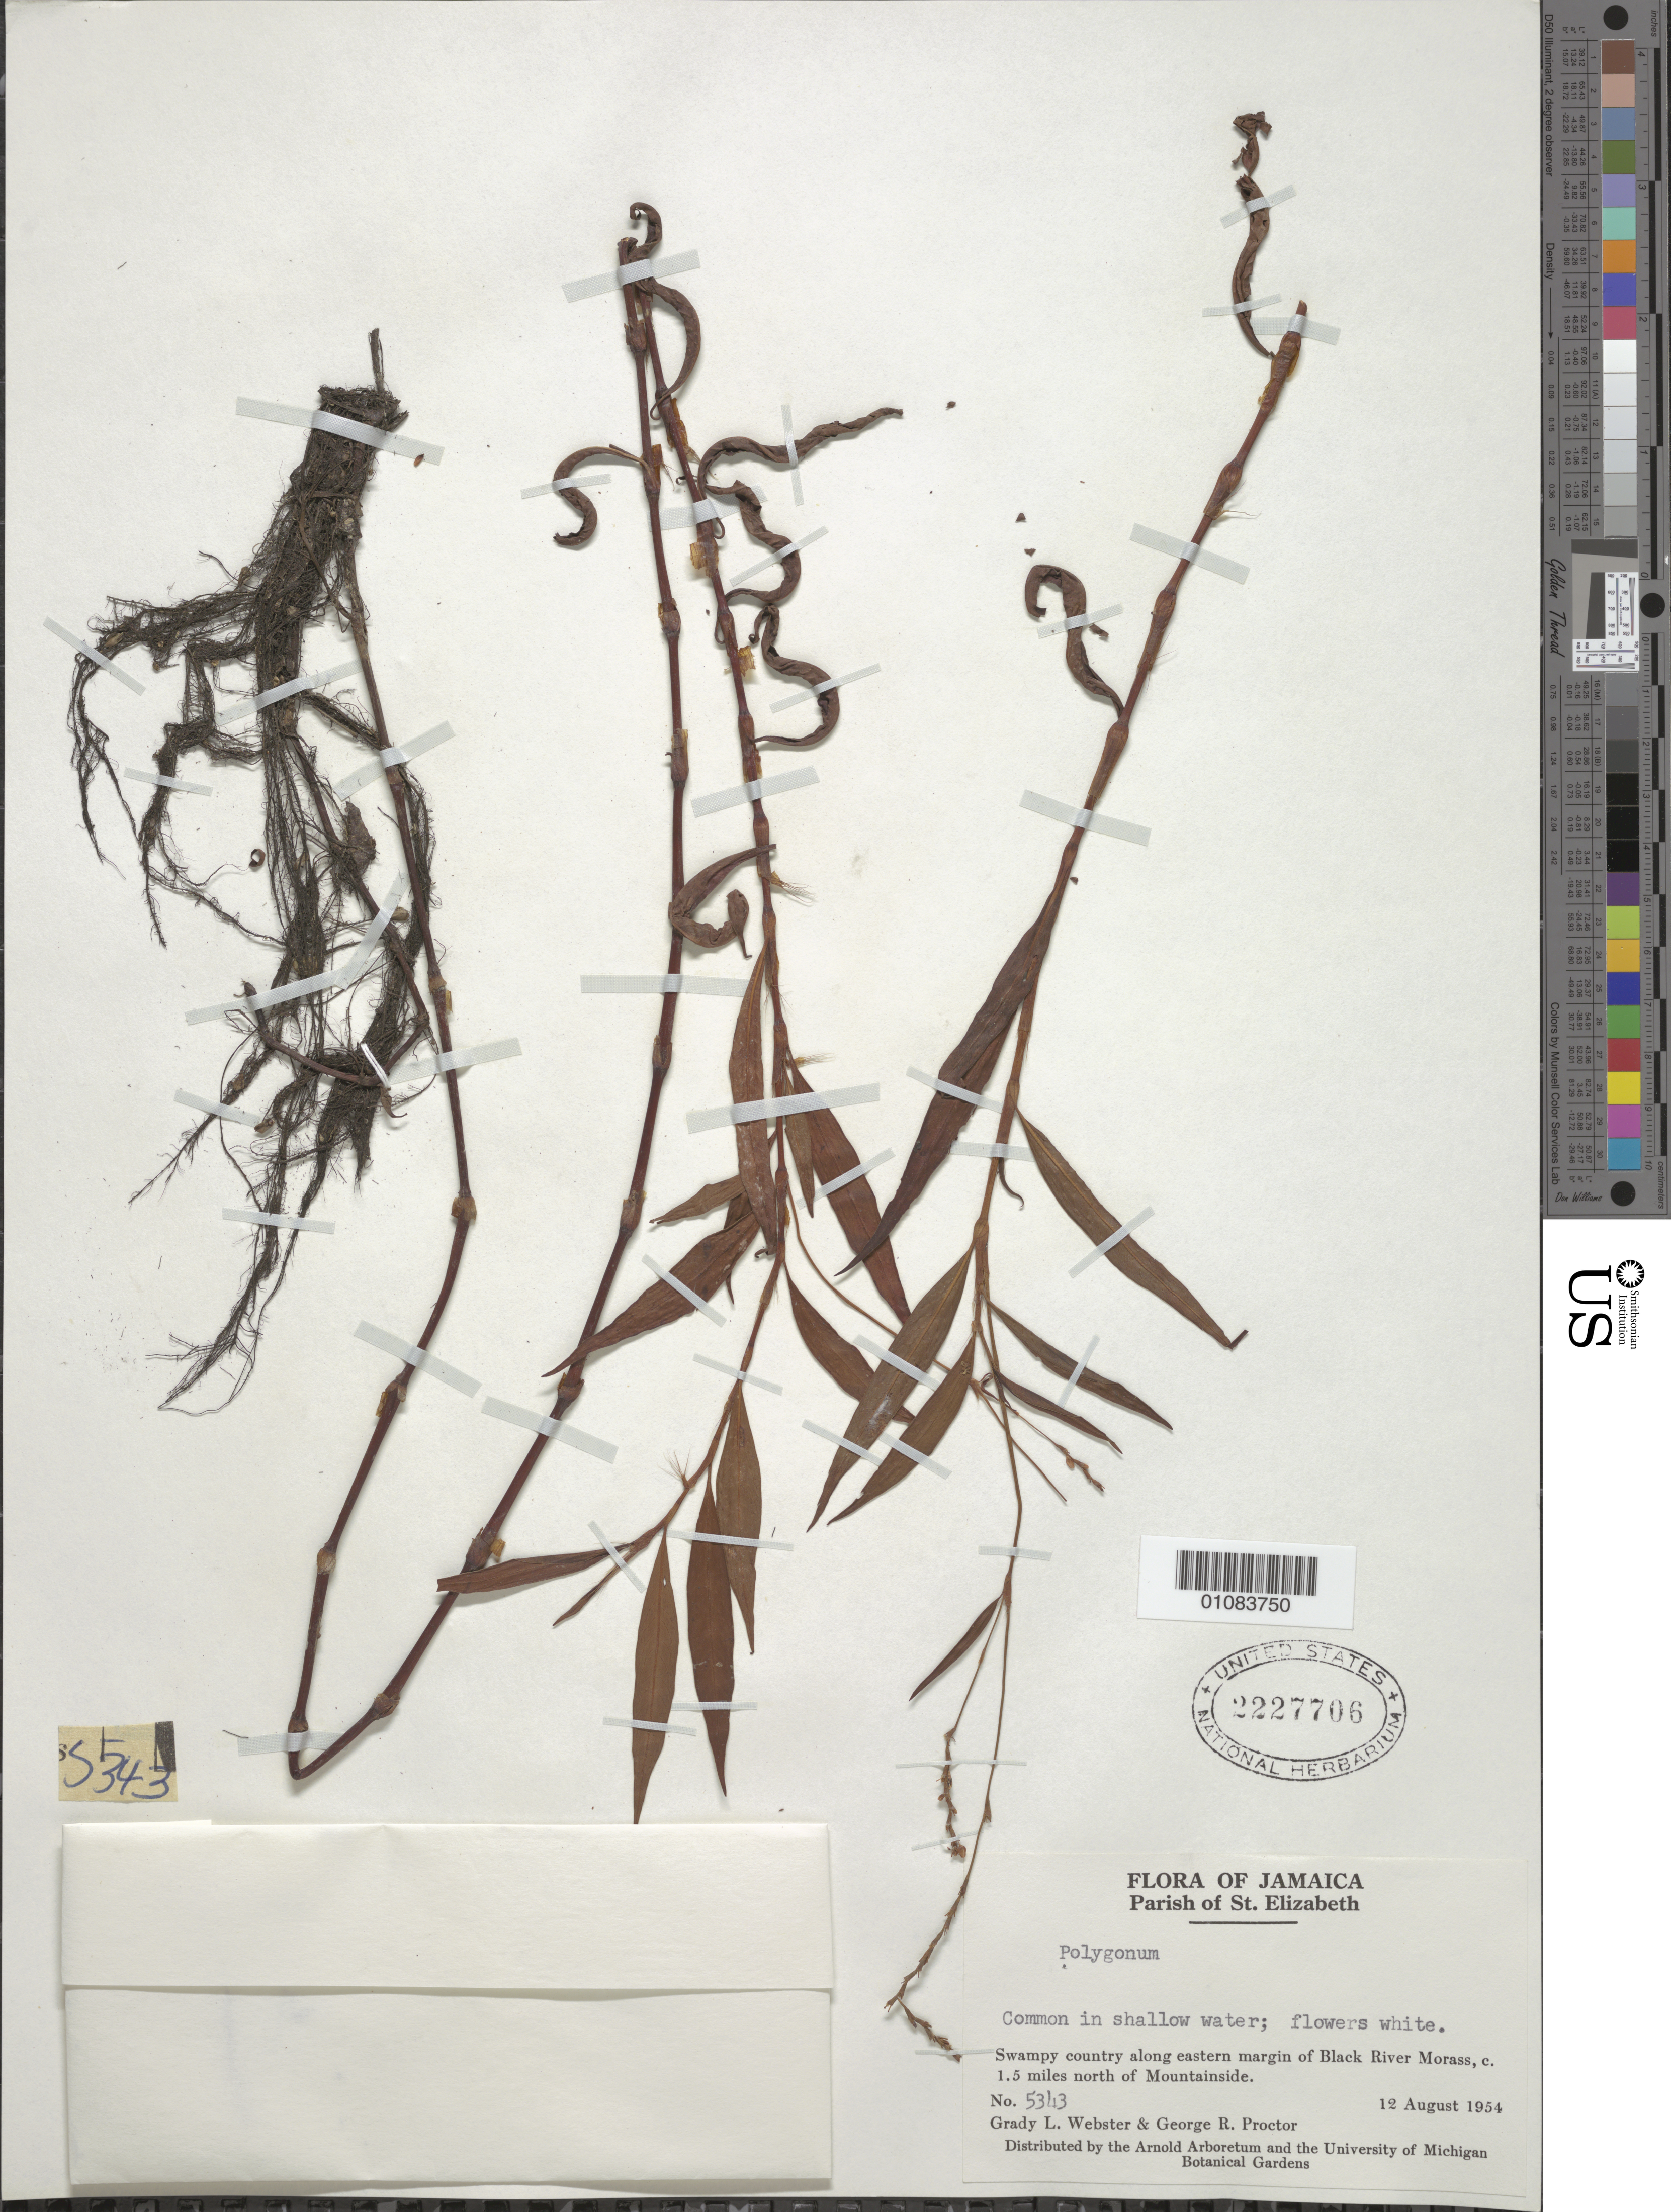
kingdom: Plantae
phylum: Tracheophyta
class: Magnoliopsida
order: Caryophyllales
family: Polygonaceae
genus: Polygonum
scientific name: Polygonum sp.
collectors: G. L. Webster & G. R. Proctor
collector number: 5343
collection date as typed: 12 Aug 1954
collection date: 1954-08-12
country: Jamaica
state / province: Saint Elizabeth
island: Jamaica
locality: Along eastern margin of Black River Morass, c. 1.5 miles north of Mountainside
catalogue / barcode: US 2227706